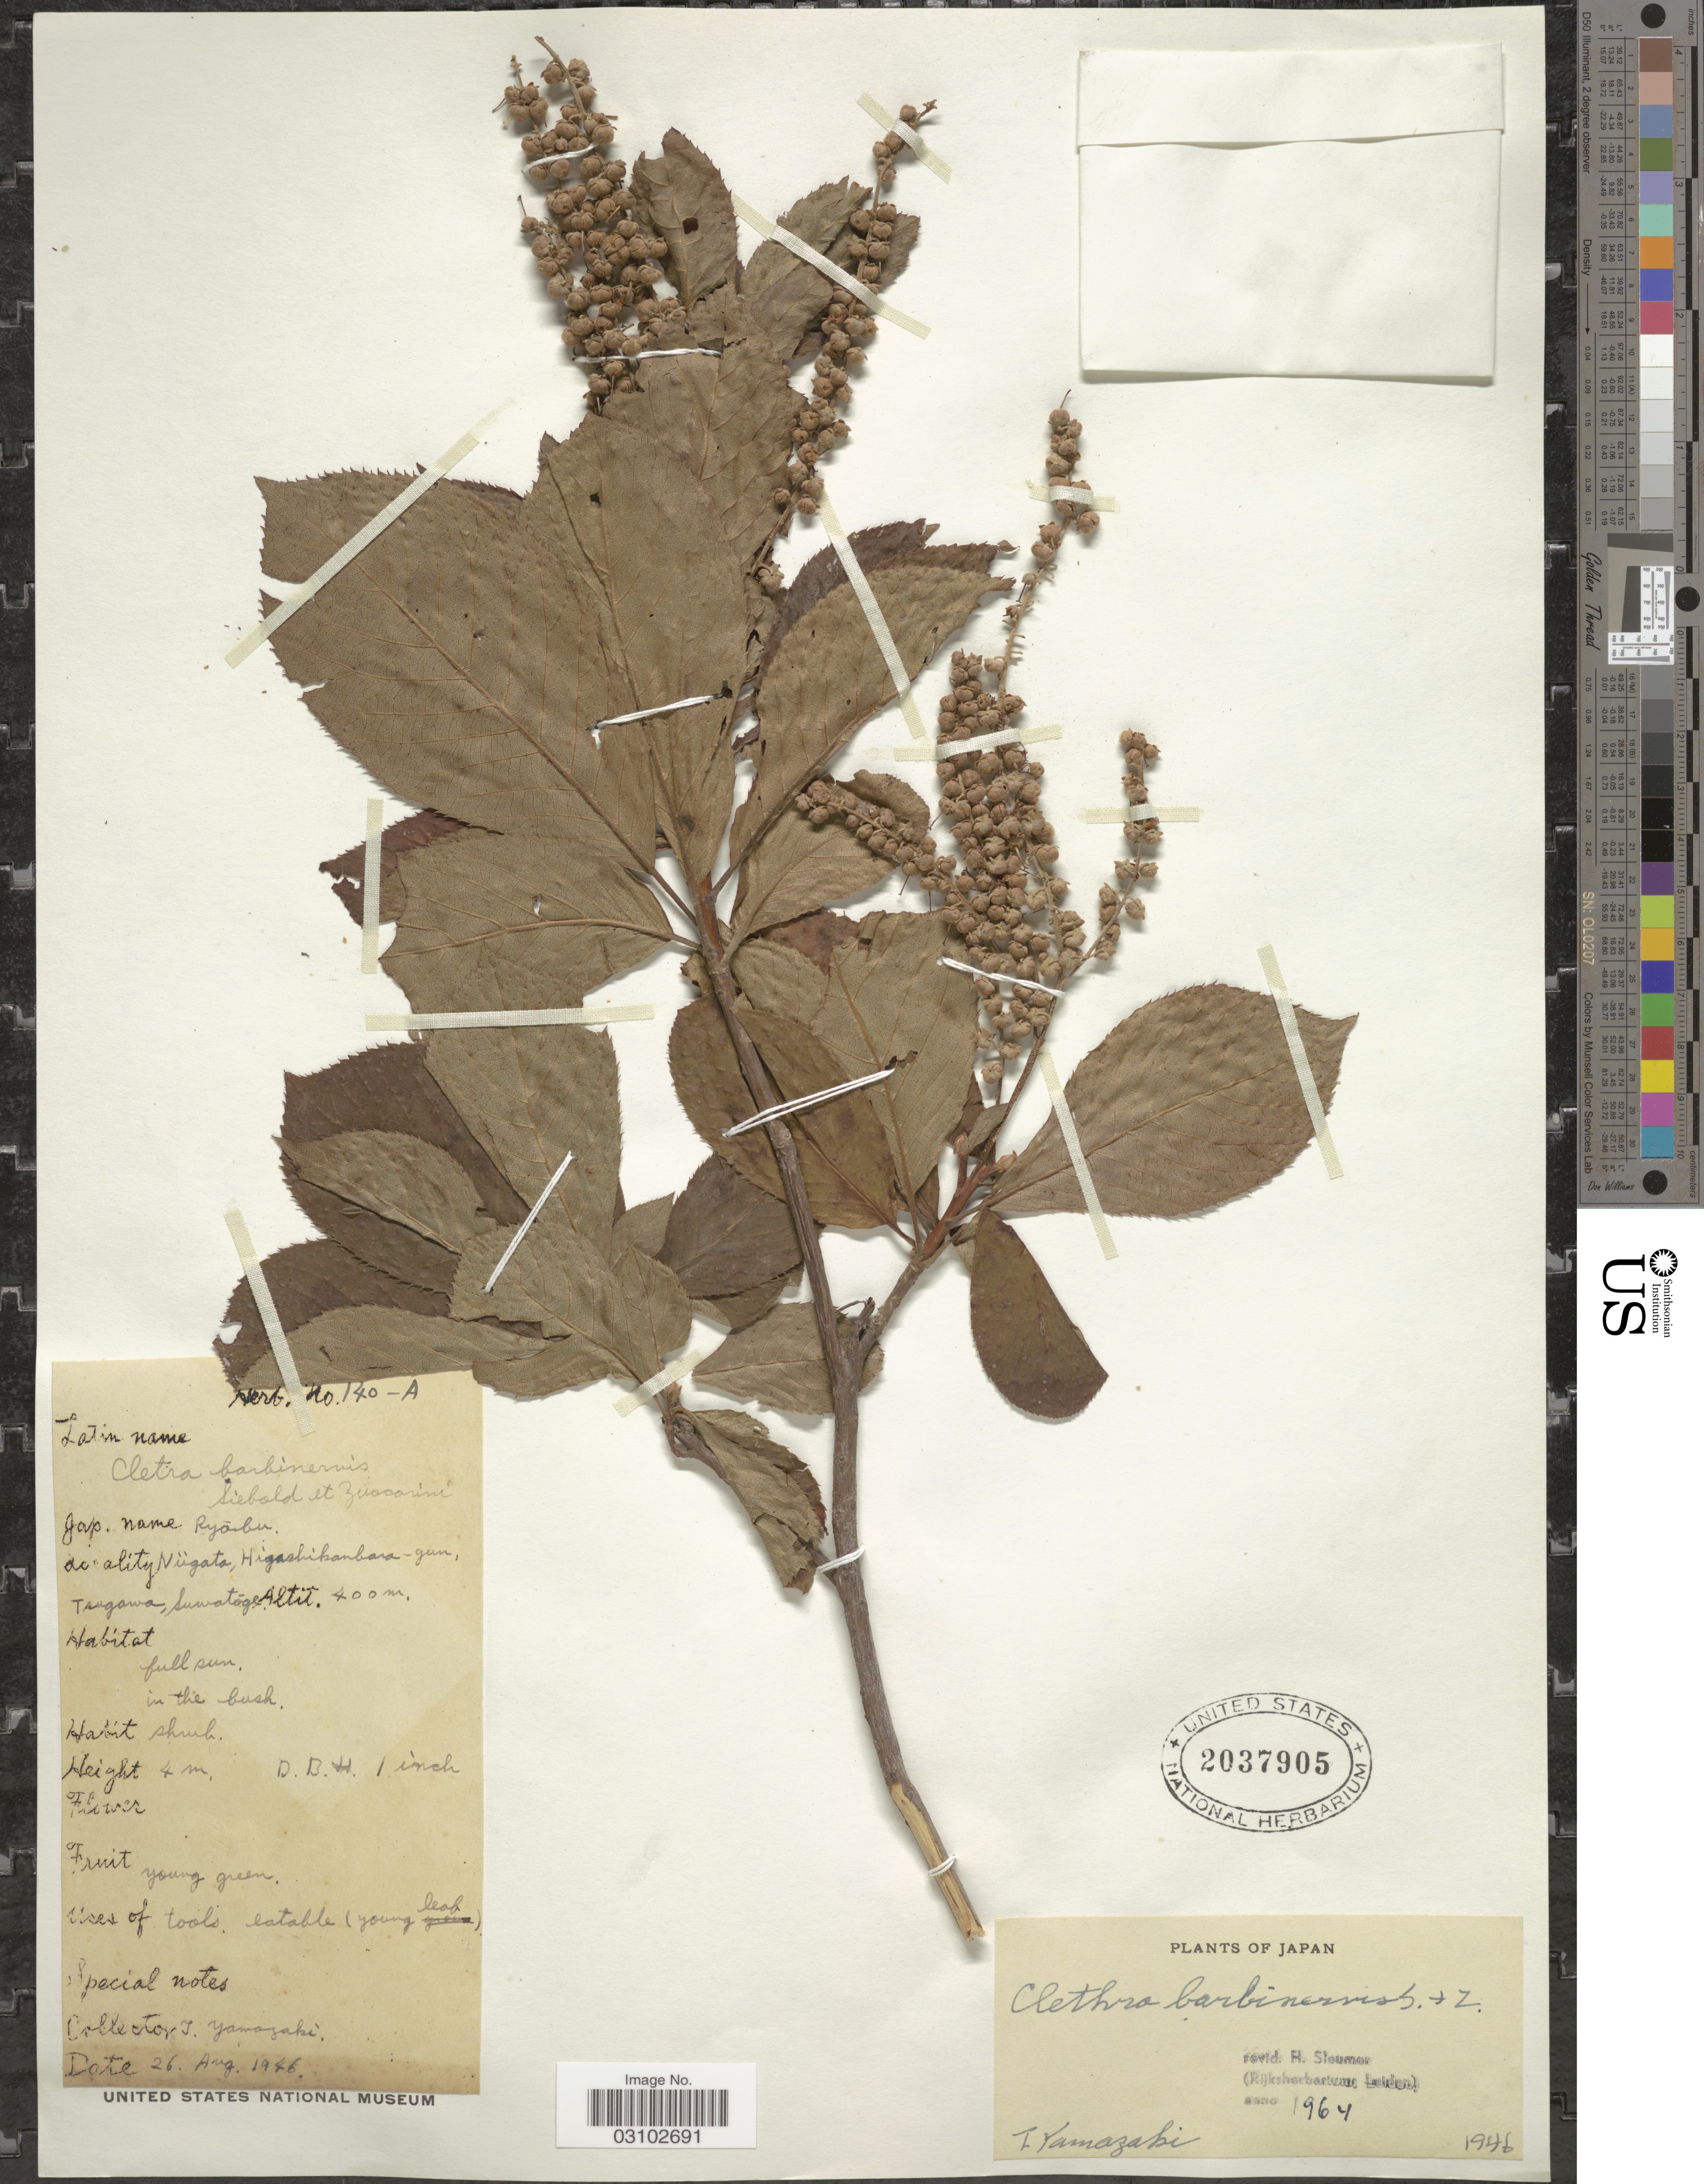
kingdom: Plantae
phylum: Tracheophyta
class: Magnoliopsida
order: Ericales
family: Clethraceae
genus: Clethra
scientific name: Clethra barbinervis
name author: Siebold & Zucc.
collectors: T. Yamazaki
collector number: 140-A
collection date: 1946-08-26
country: Japan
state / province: Niigata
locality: Higashikambara-gun, Tangawa, Suwatóge.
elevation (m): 400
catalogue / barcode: US 2037905